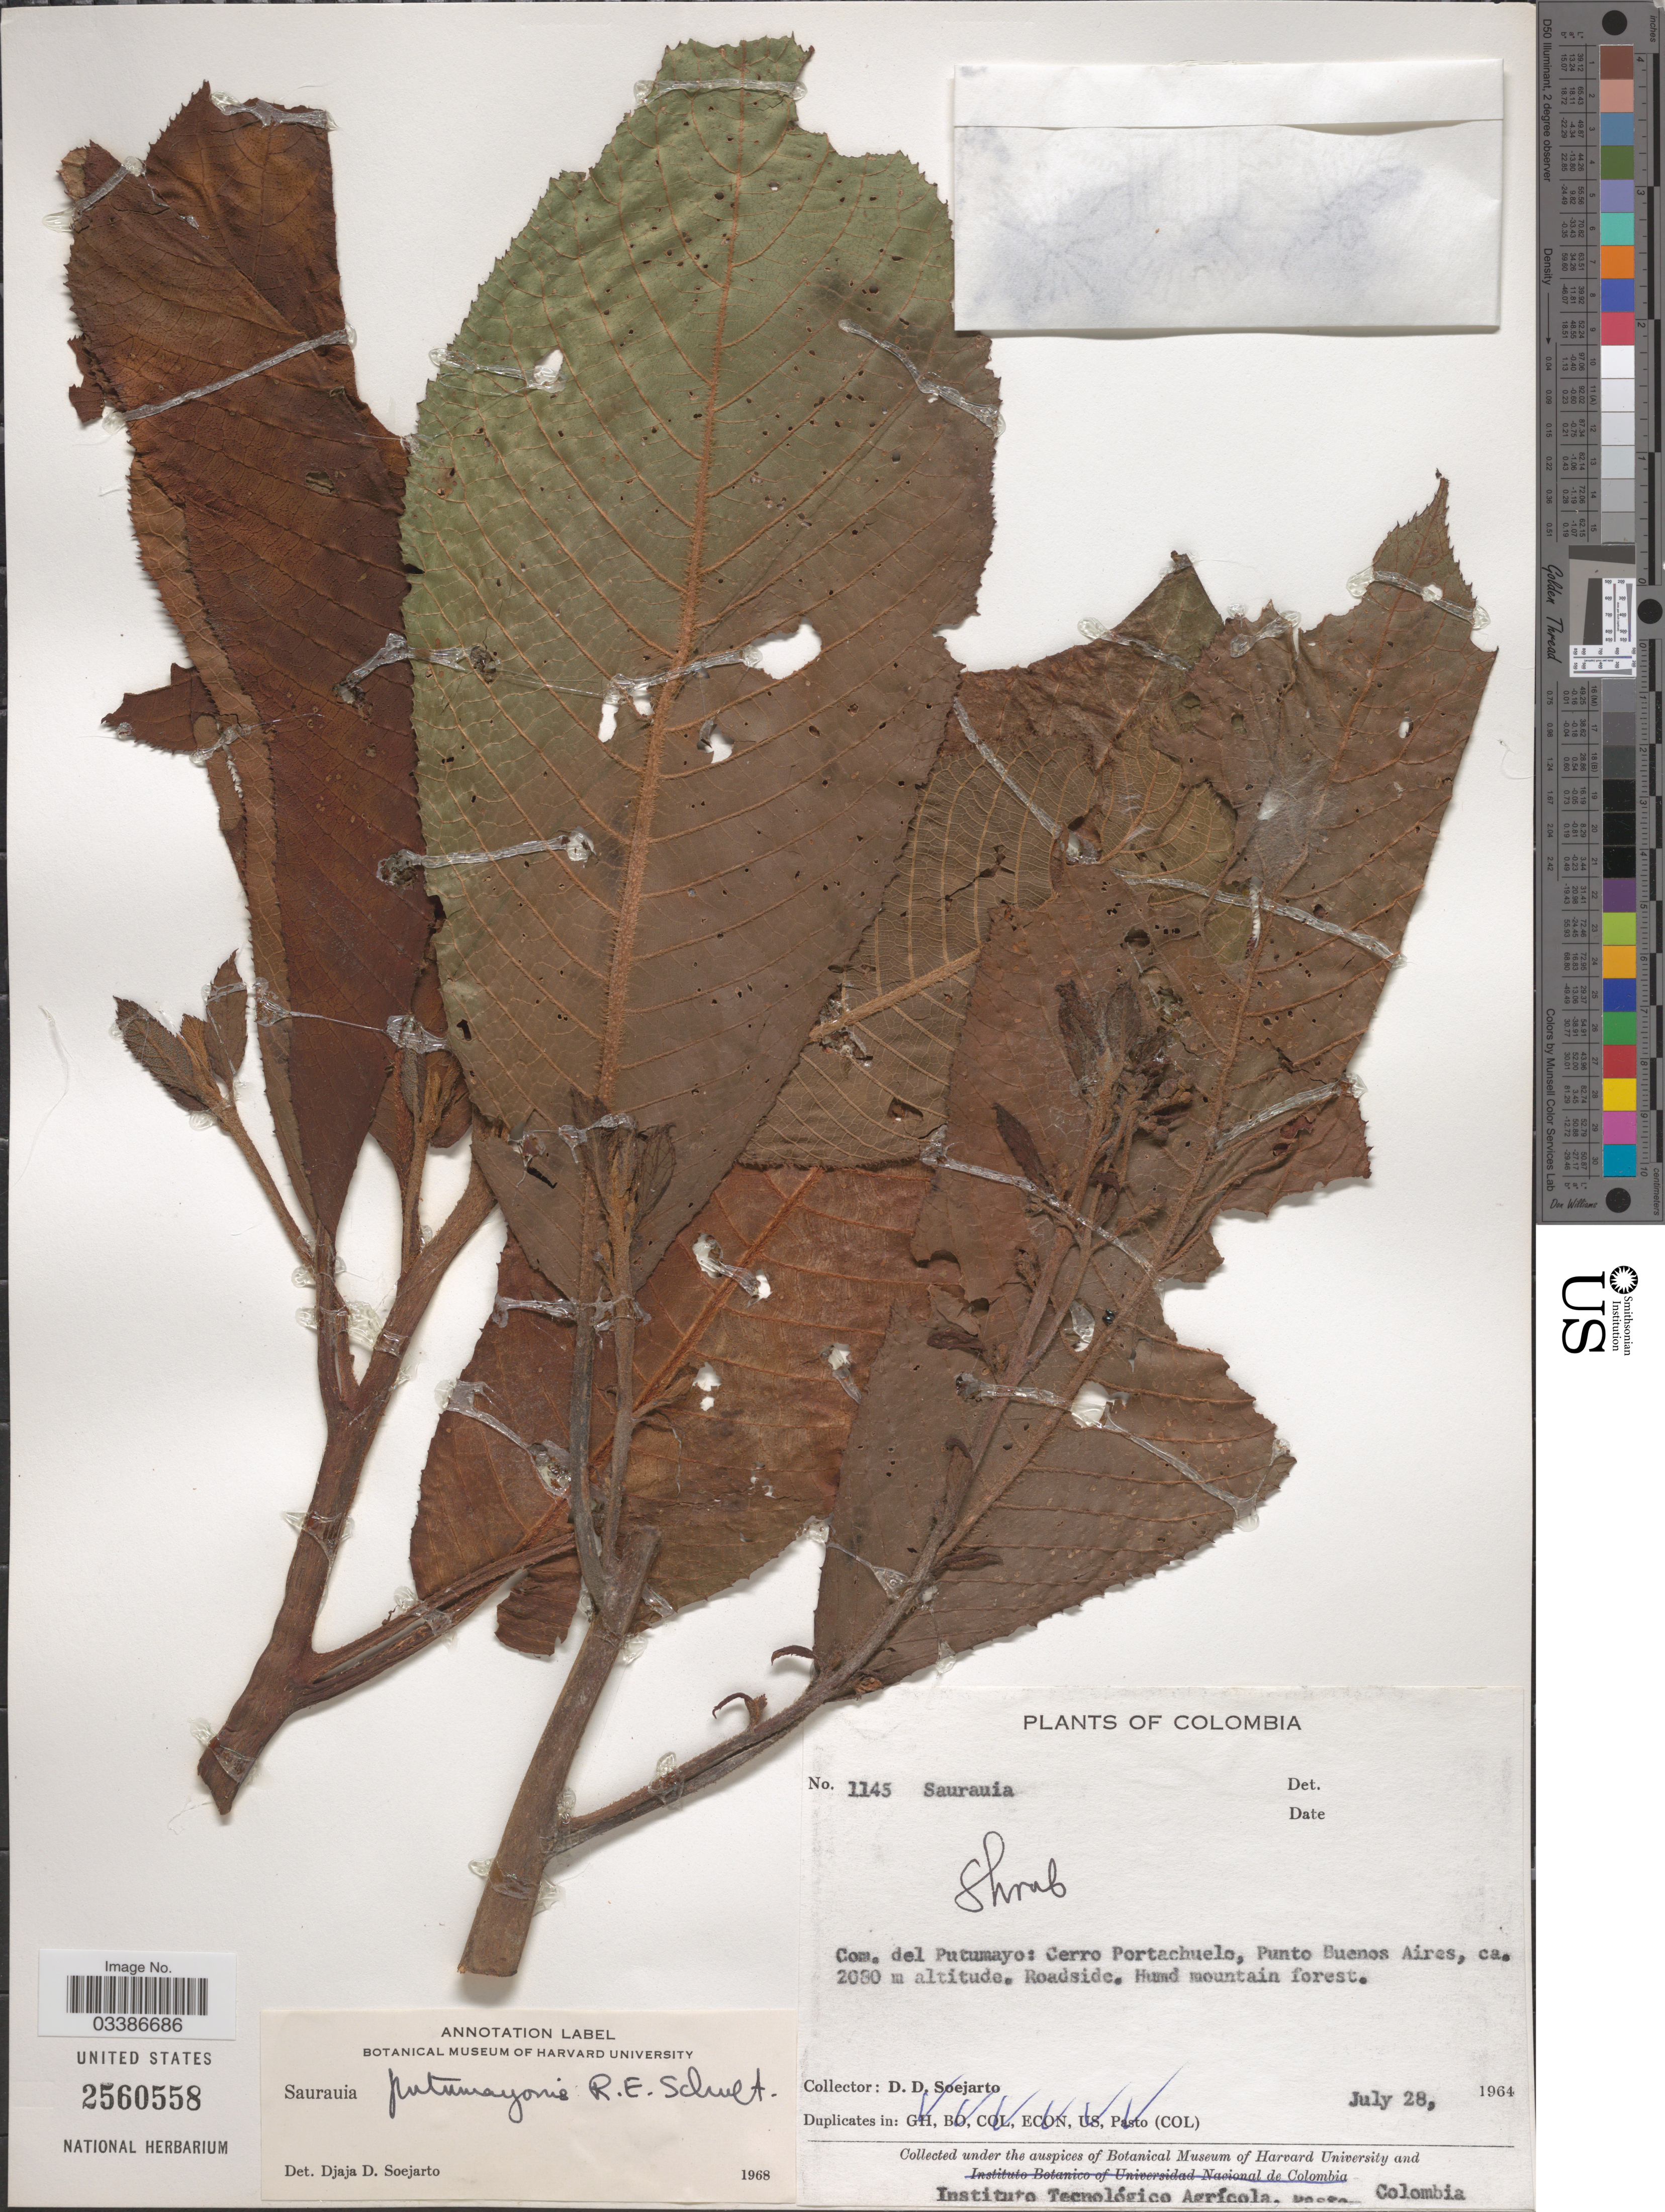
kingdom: Plantae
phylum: Tracheophyta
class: Magnoliopsida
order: Ericales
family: Actinidiaceae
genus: Saurauia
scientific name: Saurauia putumayonis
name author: R.E. Schult. & García-Barr.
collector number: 1145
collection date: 1964-07-28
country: Colombia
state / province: Putumayo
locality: Com. del Putumayo: Cerro Portachuelo, Punto Buenos Aires.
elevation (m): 2080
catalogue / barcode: US 2560558